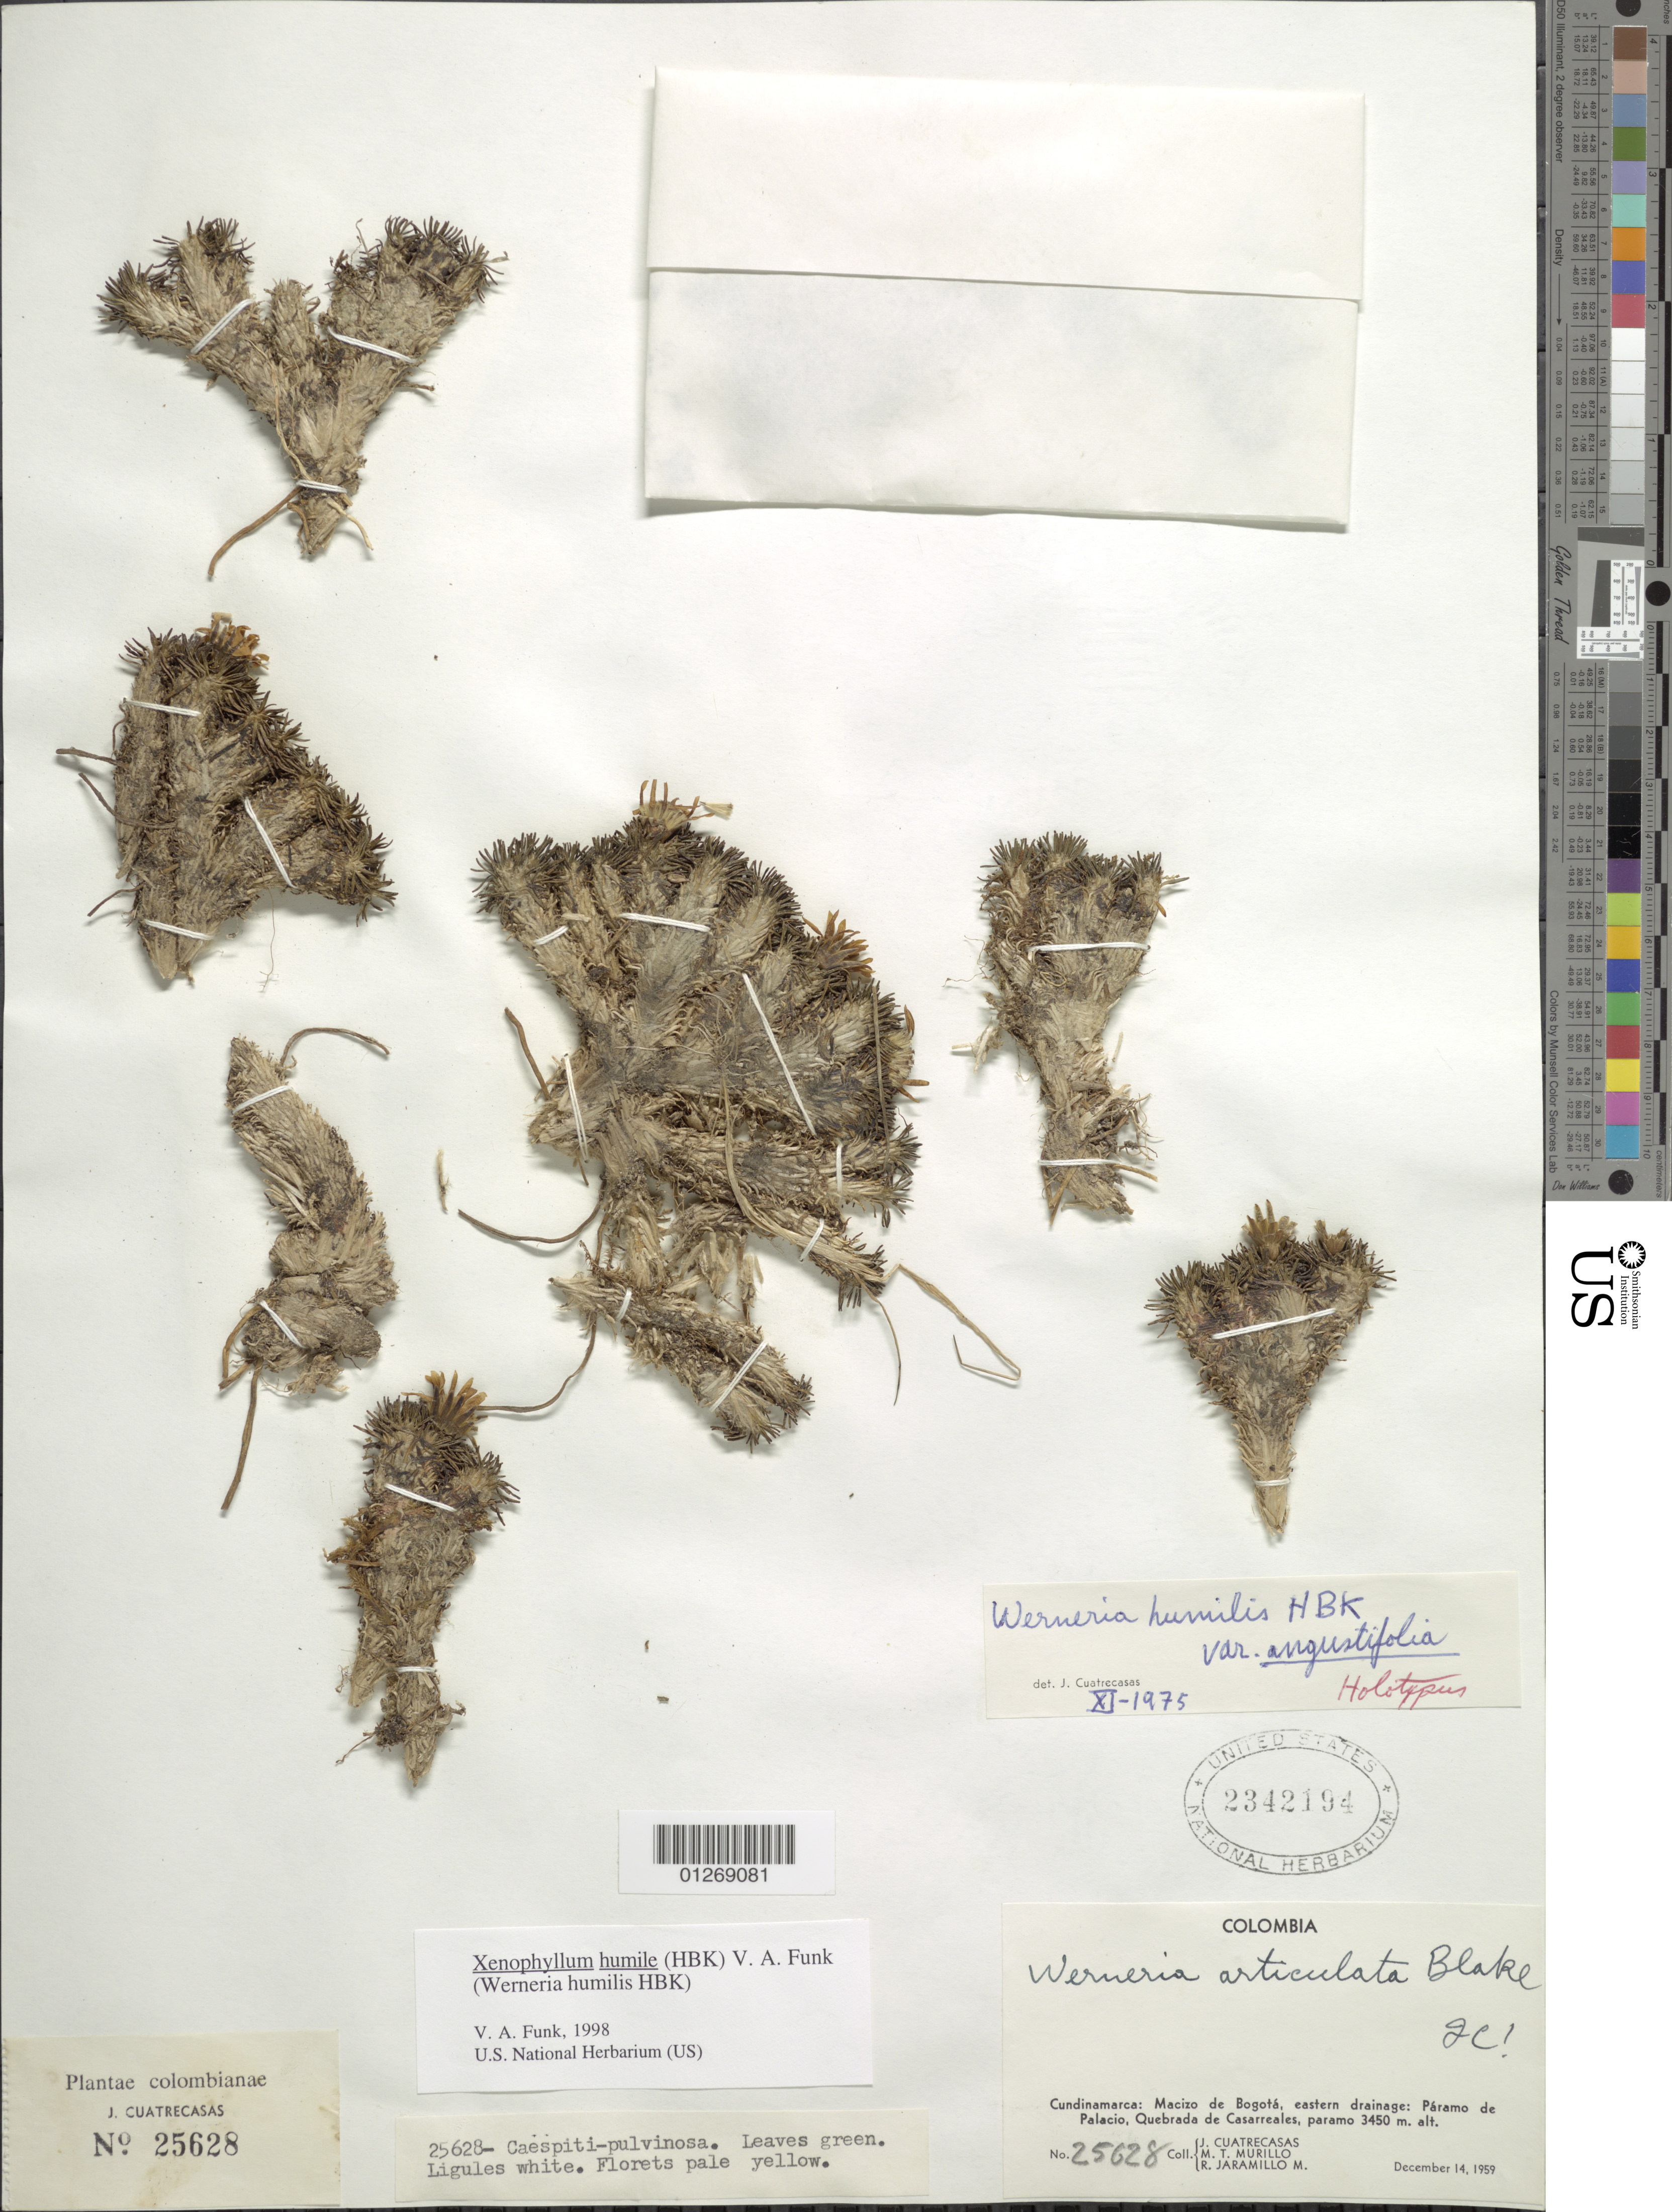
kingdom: Plantae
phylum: Tracheophyta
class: Magnoliopsida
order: Asterales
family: Asteraceae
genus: Xenophyllum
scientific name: Xenophyllum humile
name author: (Kunth) V.A. Funk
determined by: Funk, Vicki A., (BOT), Smithsonian Institution - National Museum of Natural History (UNITED STATES)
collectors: J. Cuatrecasas, M. Murillo & R. Jaramillo M.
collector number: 25628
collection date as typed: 14-Dec-59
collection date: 1959-12-14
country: Colombia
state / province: Cundinamarca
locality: Cundinamarca: Macizo de Bogotá, eastern drainage: Páramo de Palacio, Quebrada de Casarreales.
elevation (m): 3450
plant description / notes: Annotated by J. Cuatrecasas (1975) as holotype of Werneria humilis var. angustifolia (ined. name, apparently never published). Another duplicate of this collection is at US, inventoried/filed as Werneria articulata Blake.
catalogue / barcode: US 2342194